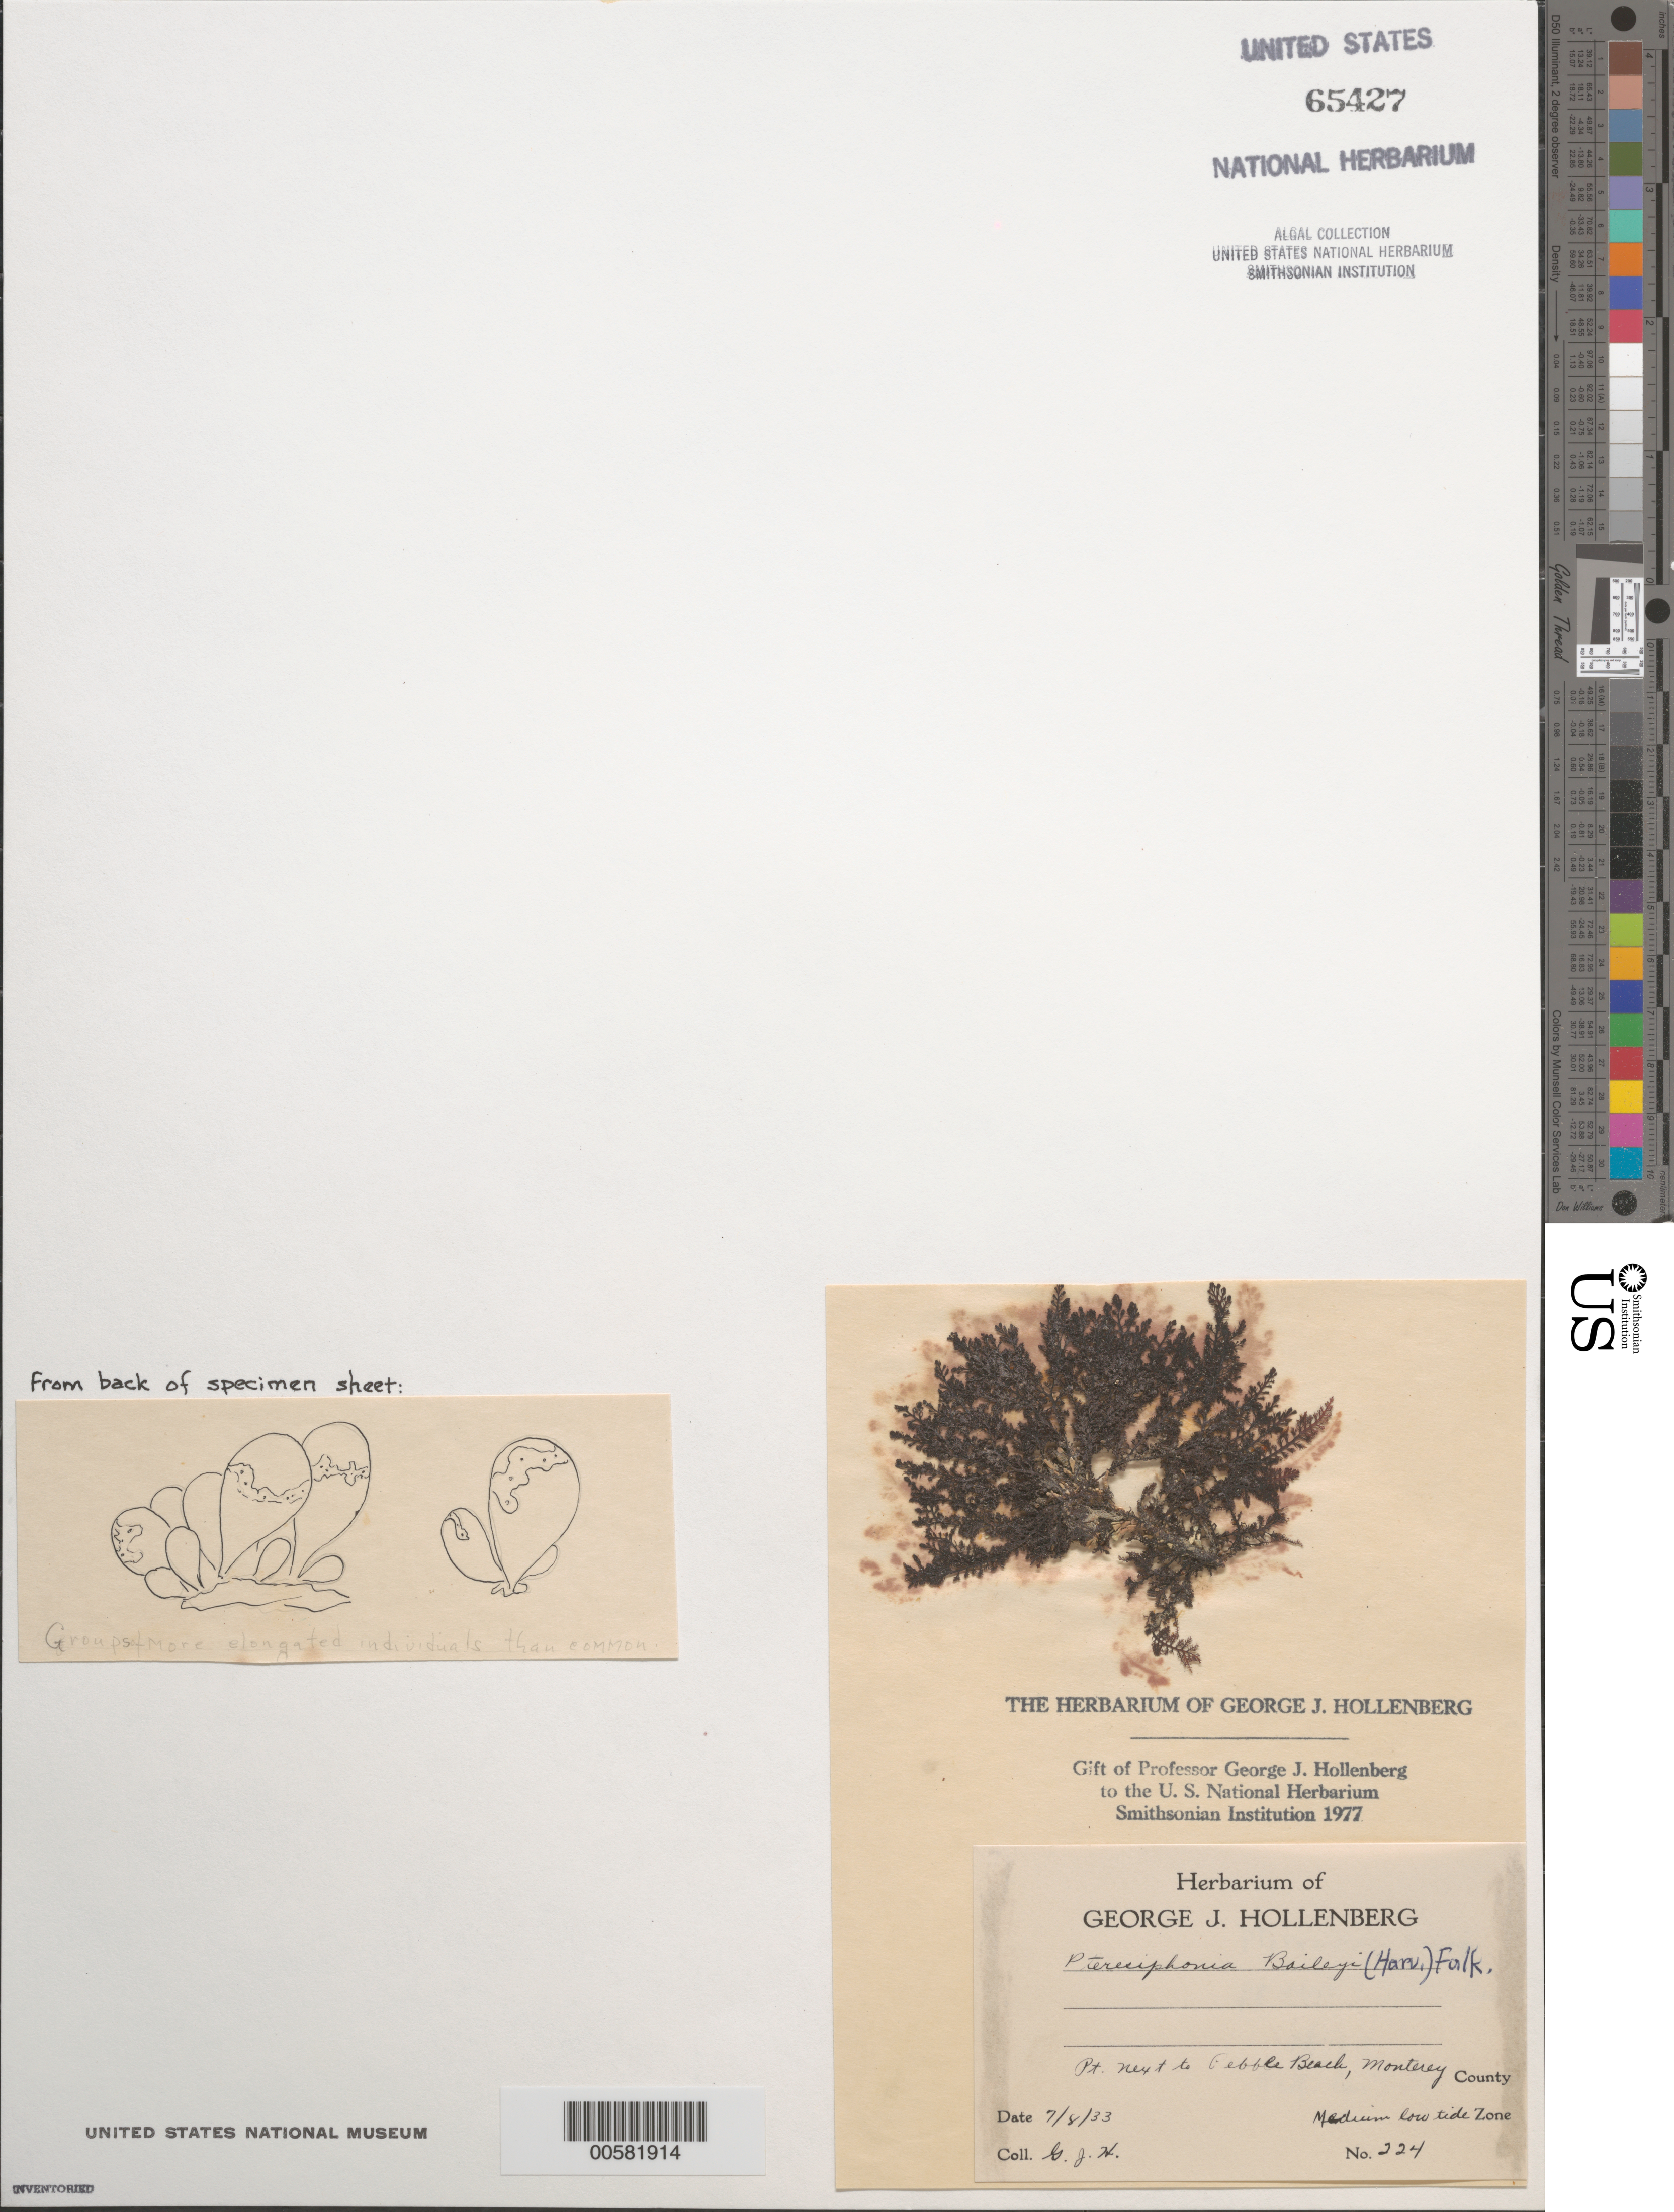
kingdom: Plantae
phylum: Rhodophyta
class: Florideophyceae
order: Ceramiales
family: Rhodomelaceae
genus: Symphyocladiella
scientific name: Symphyocladiella baileyi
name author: (Harvey) D.E.Bustamante et al.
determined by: Algae name updating Project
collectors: G. Hollenberg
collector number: GJH 224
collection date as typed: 08 Jul 1933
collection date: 1933-07-08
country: United States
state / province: California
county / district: Monterey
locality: Point next to Pebble Beach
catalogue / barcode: US 65427